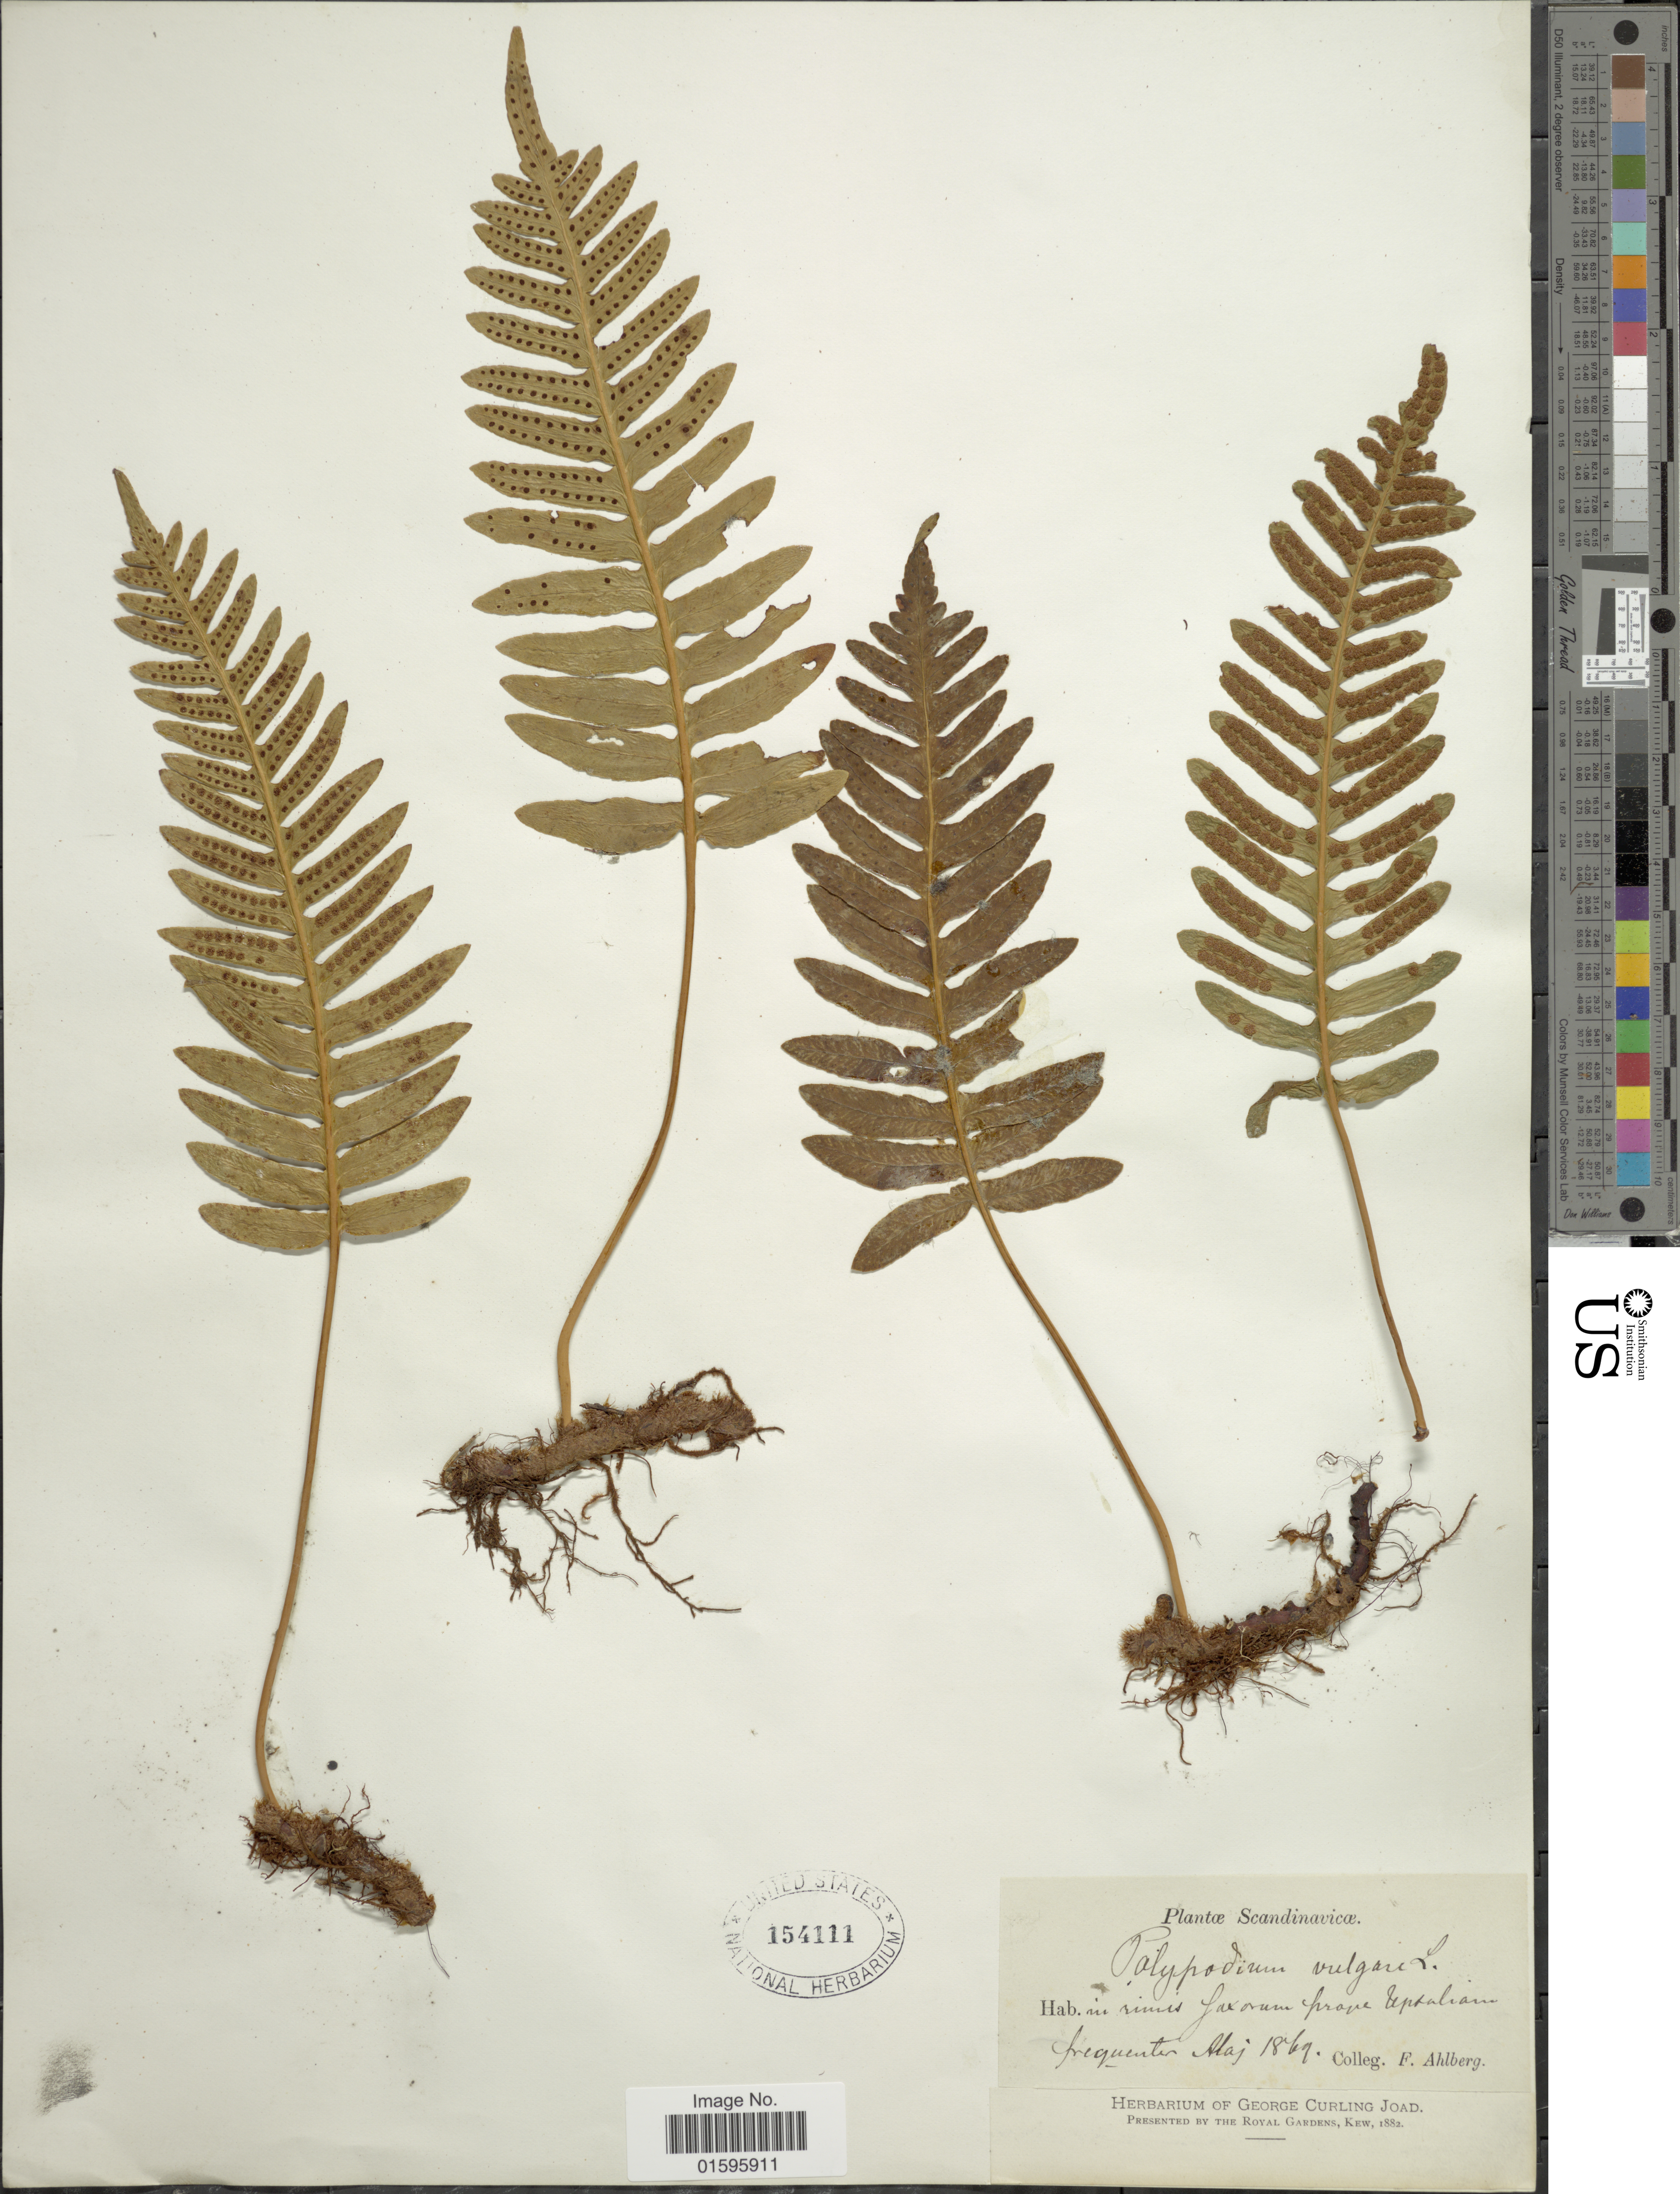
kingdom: Plantae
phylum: Tracheophyta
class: Polypodiopsida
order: Polypodiales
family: Polypodiaceae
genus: Polypodium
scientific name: Polypodium vulgare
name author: L.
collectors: F. Ahlberg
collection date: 1869-05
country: Sweden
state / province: Uppsala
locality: Scandinavicae, in rimis saxorum prope Upsaliam [Scandinavia, in cracks of cliffs near Uppsala]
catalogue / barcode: US 154111